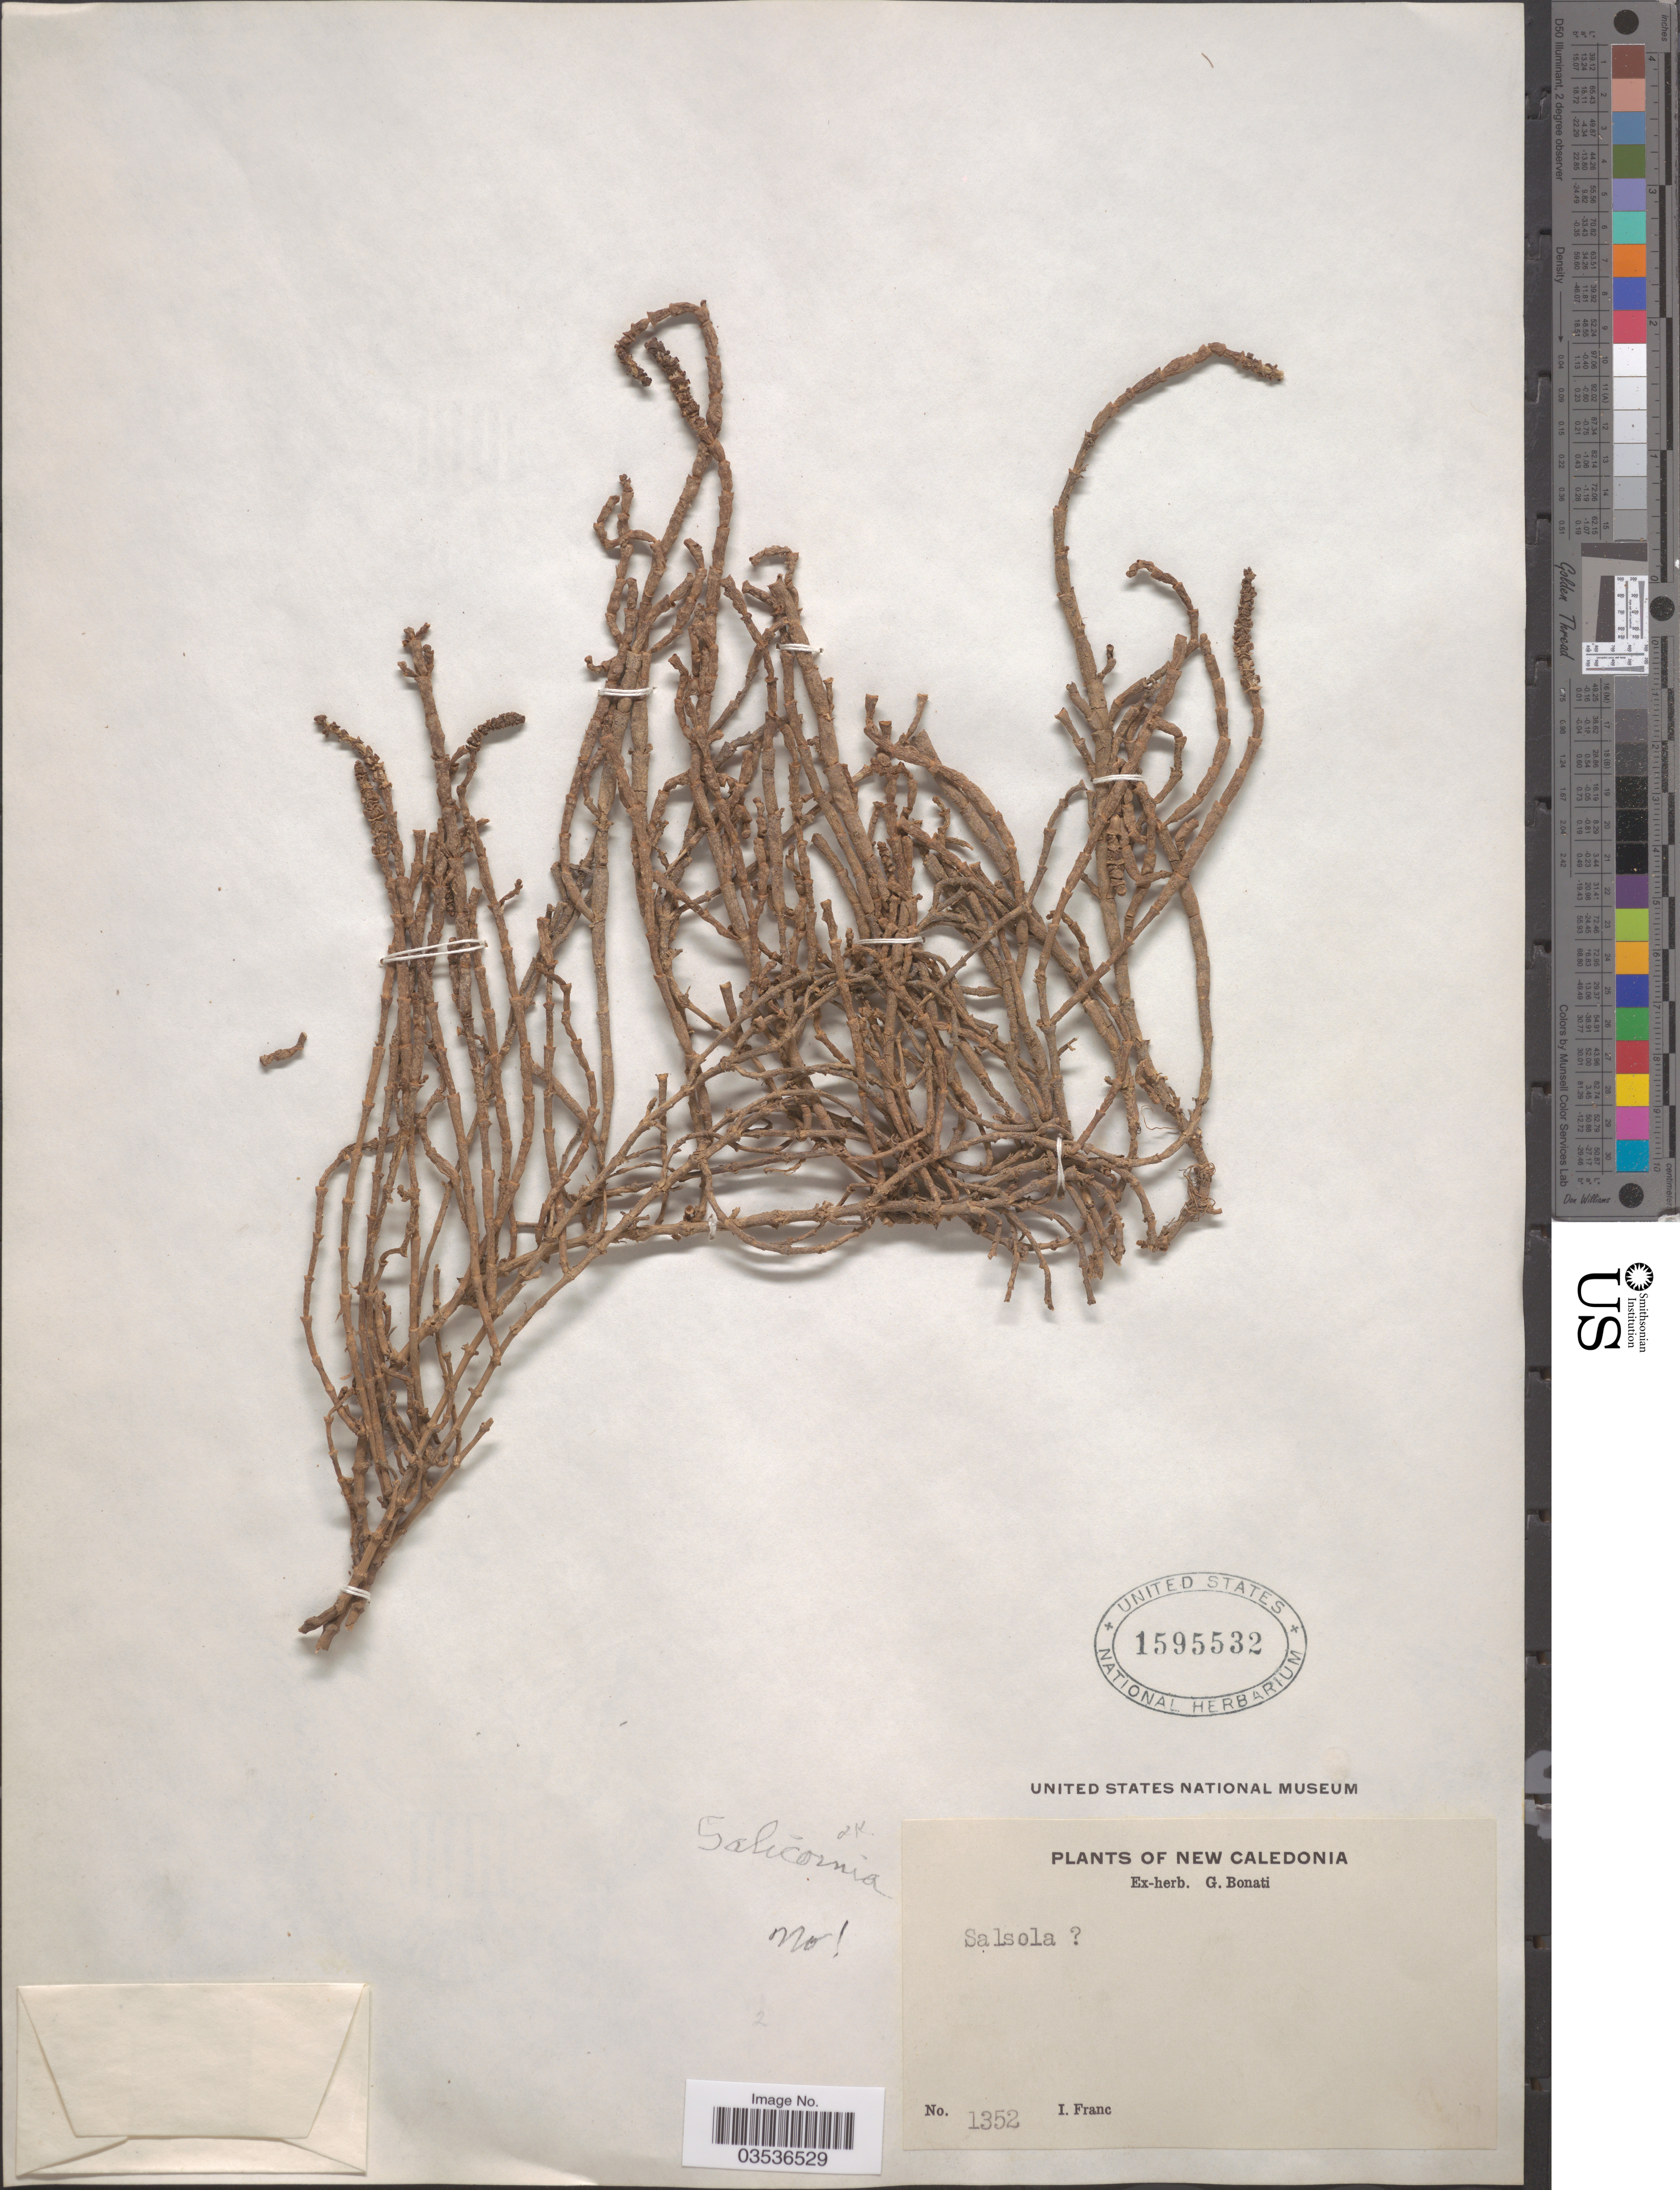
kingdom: Plantae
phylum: Tracheophyta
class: Magnoliopsida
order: Caryophyllales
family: Amaranthaceae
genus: Salicornia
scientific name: Salicornia quinqueflora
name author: Bunge ex Ung.-Sternb.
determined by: Strong, Mark T., (BOT), Smithsonian Institution - National Museum of Natural History (UNITED STATES)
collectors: I. Franc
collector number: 1352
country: New Caledonia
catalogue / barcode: US 1595532